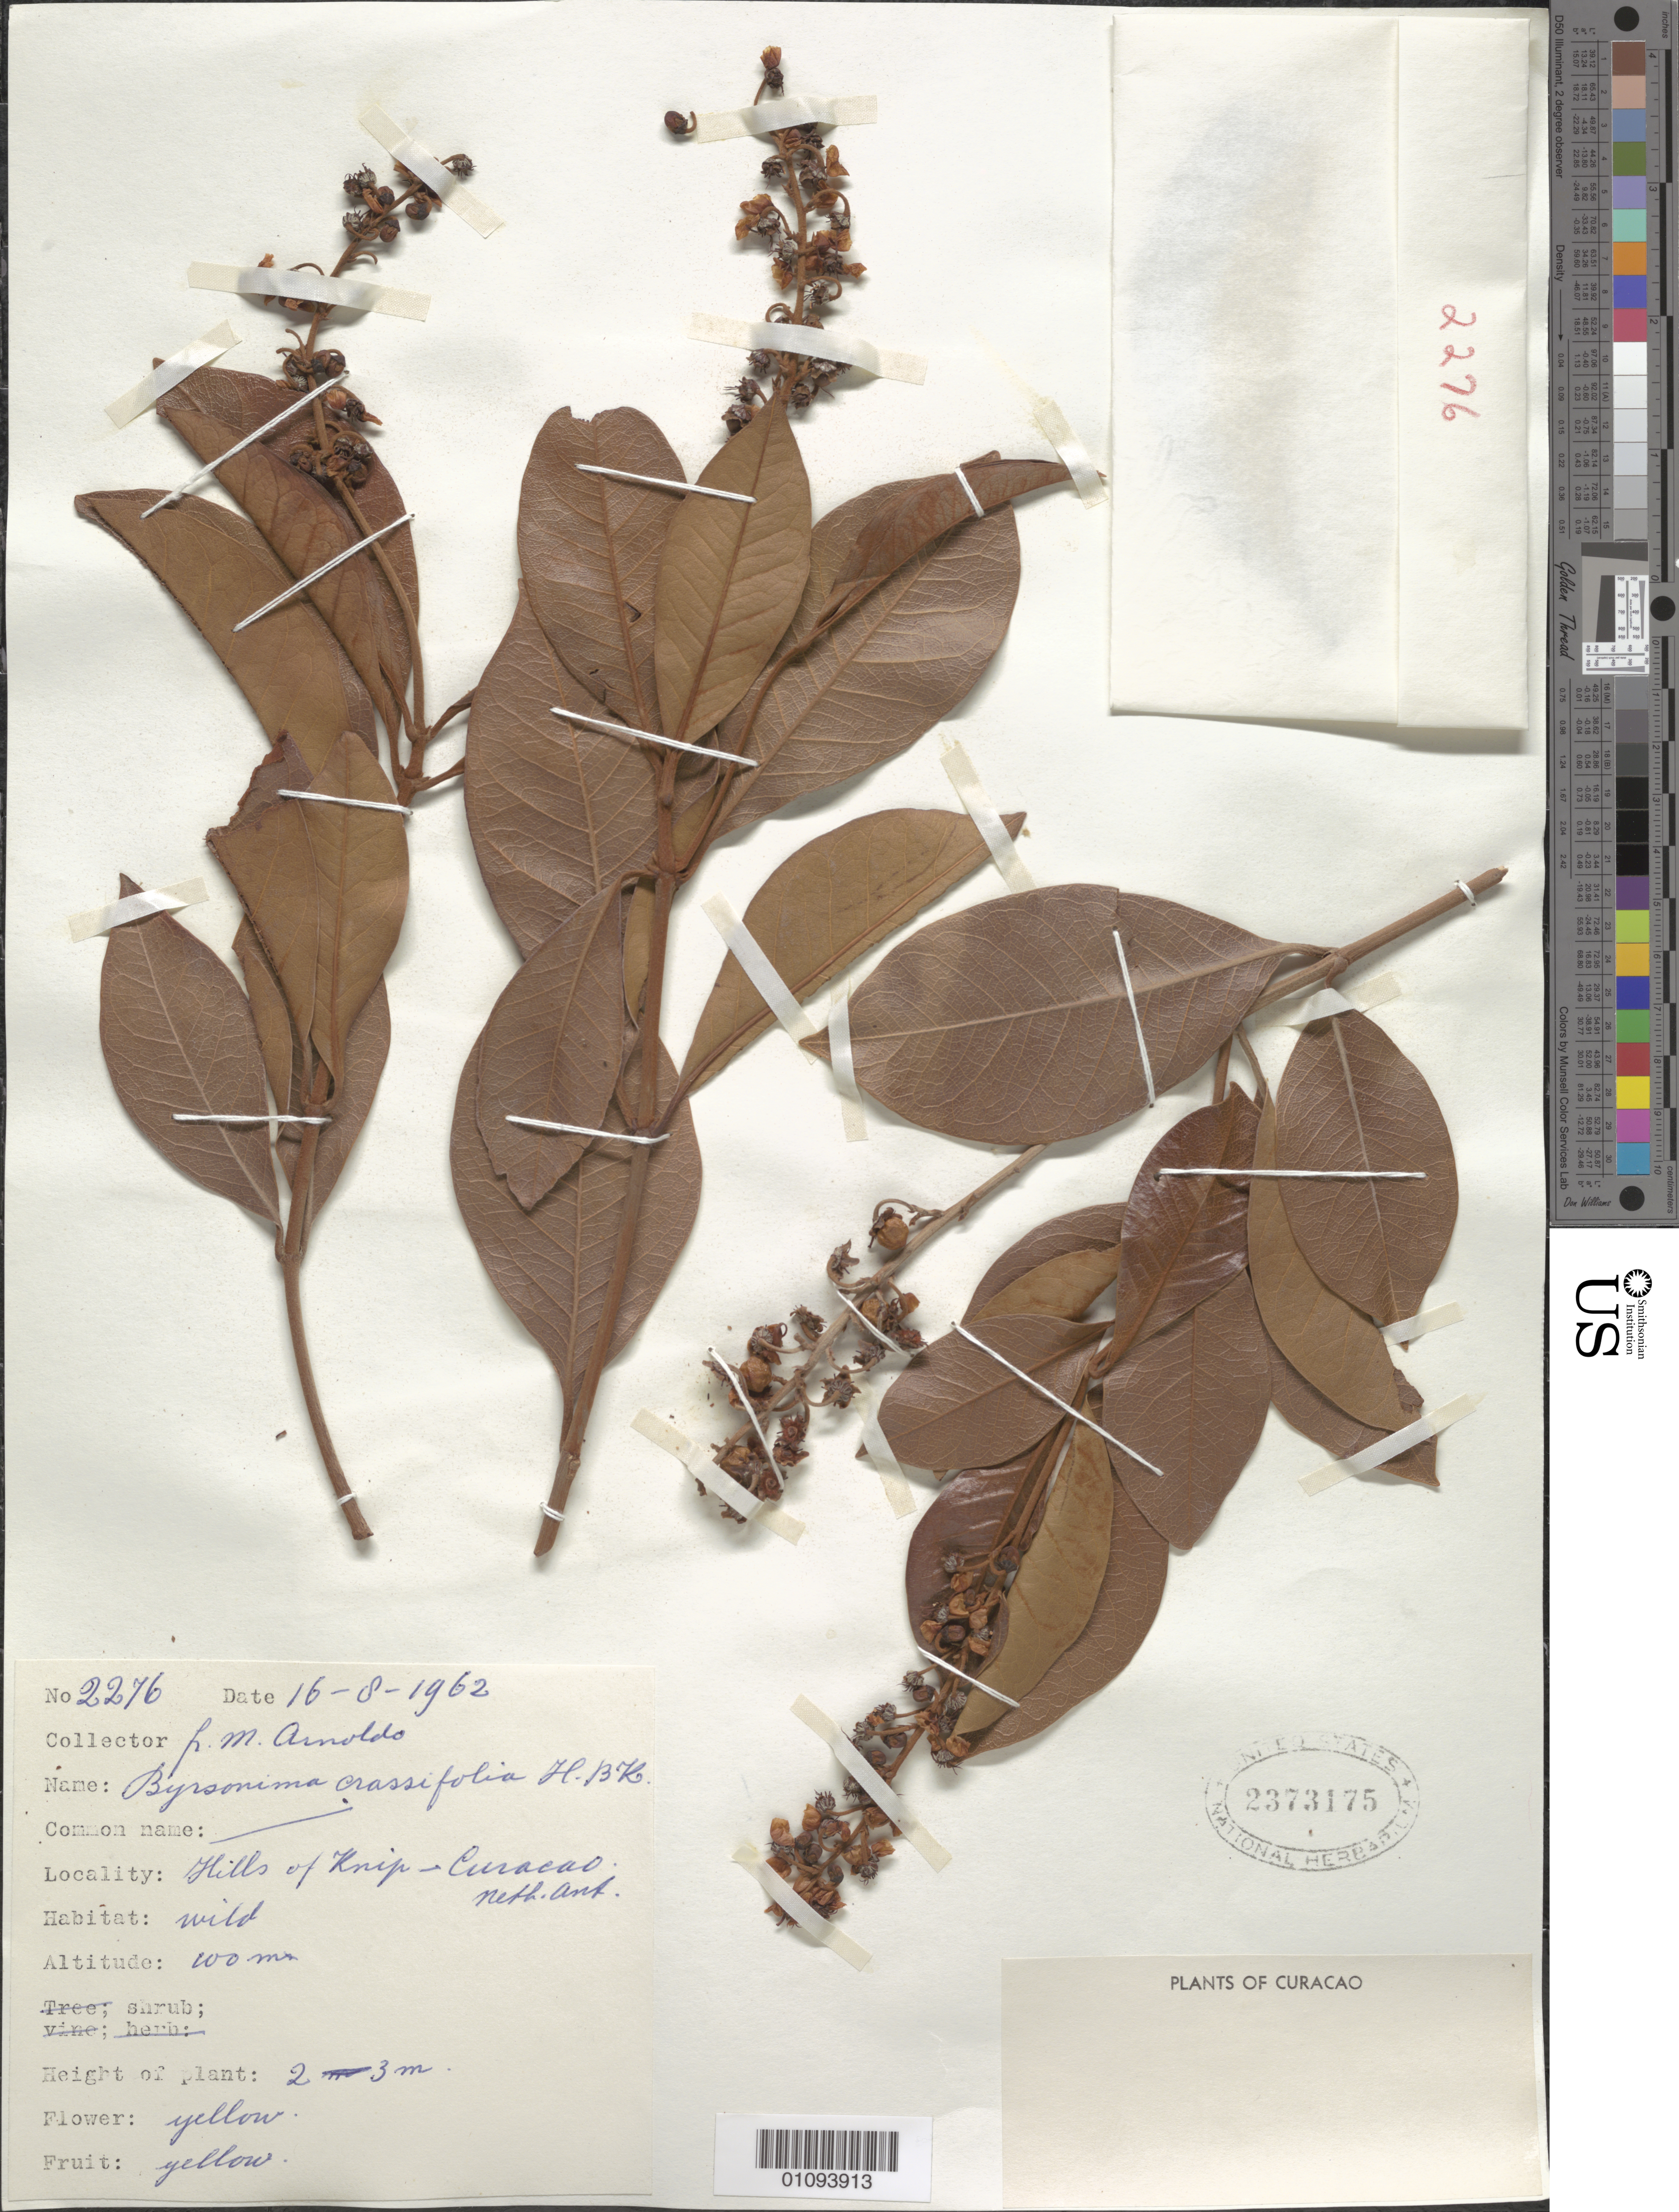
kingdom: Plantae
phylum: Tracheophyta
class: Magnoliopsida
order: Malpighiales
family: Malpighiaceae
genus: Byrsonima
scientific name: Byrsonima crassifolia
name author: (L.) Kunth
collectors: N. Arnoldo-Broeders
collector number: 2276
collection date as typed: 16 Aug 1962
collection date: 1962-08-16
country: Curaçao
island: Curaçao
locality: Knip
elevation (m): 100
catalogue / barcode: US 2373175